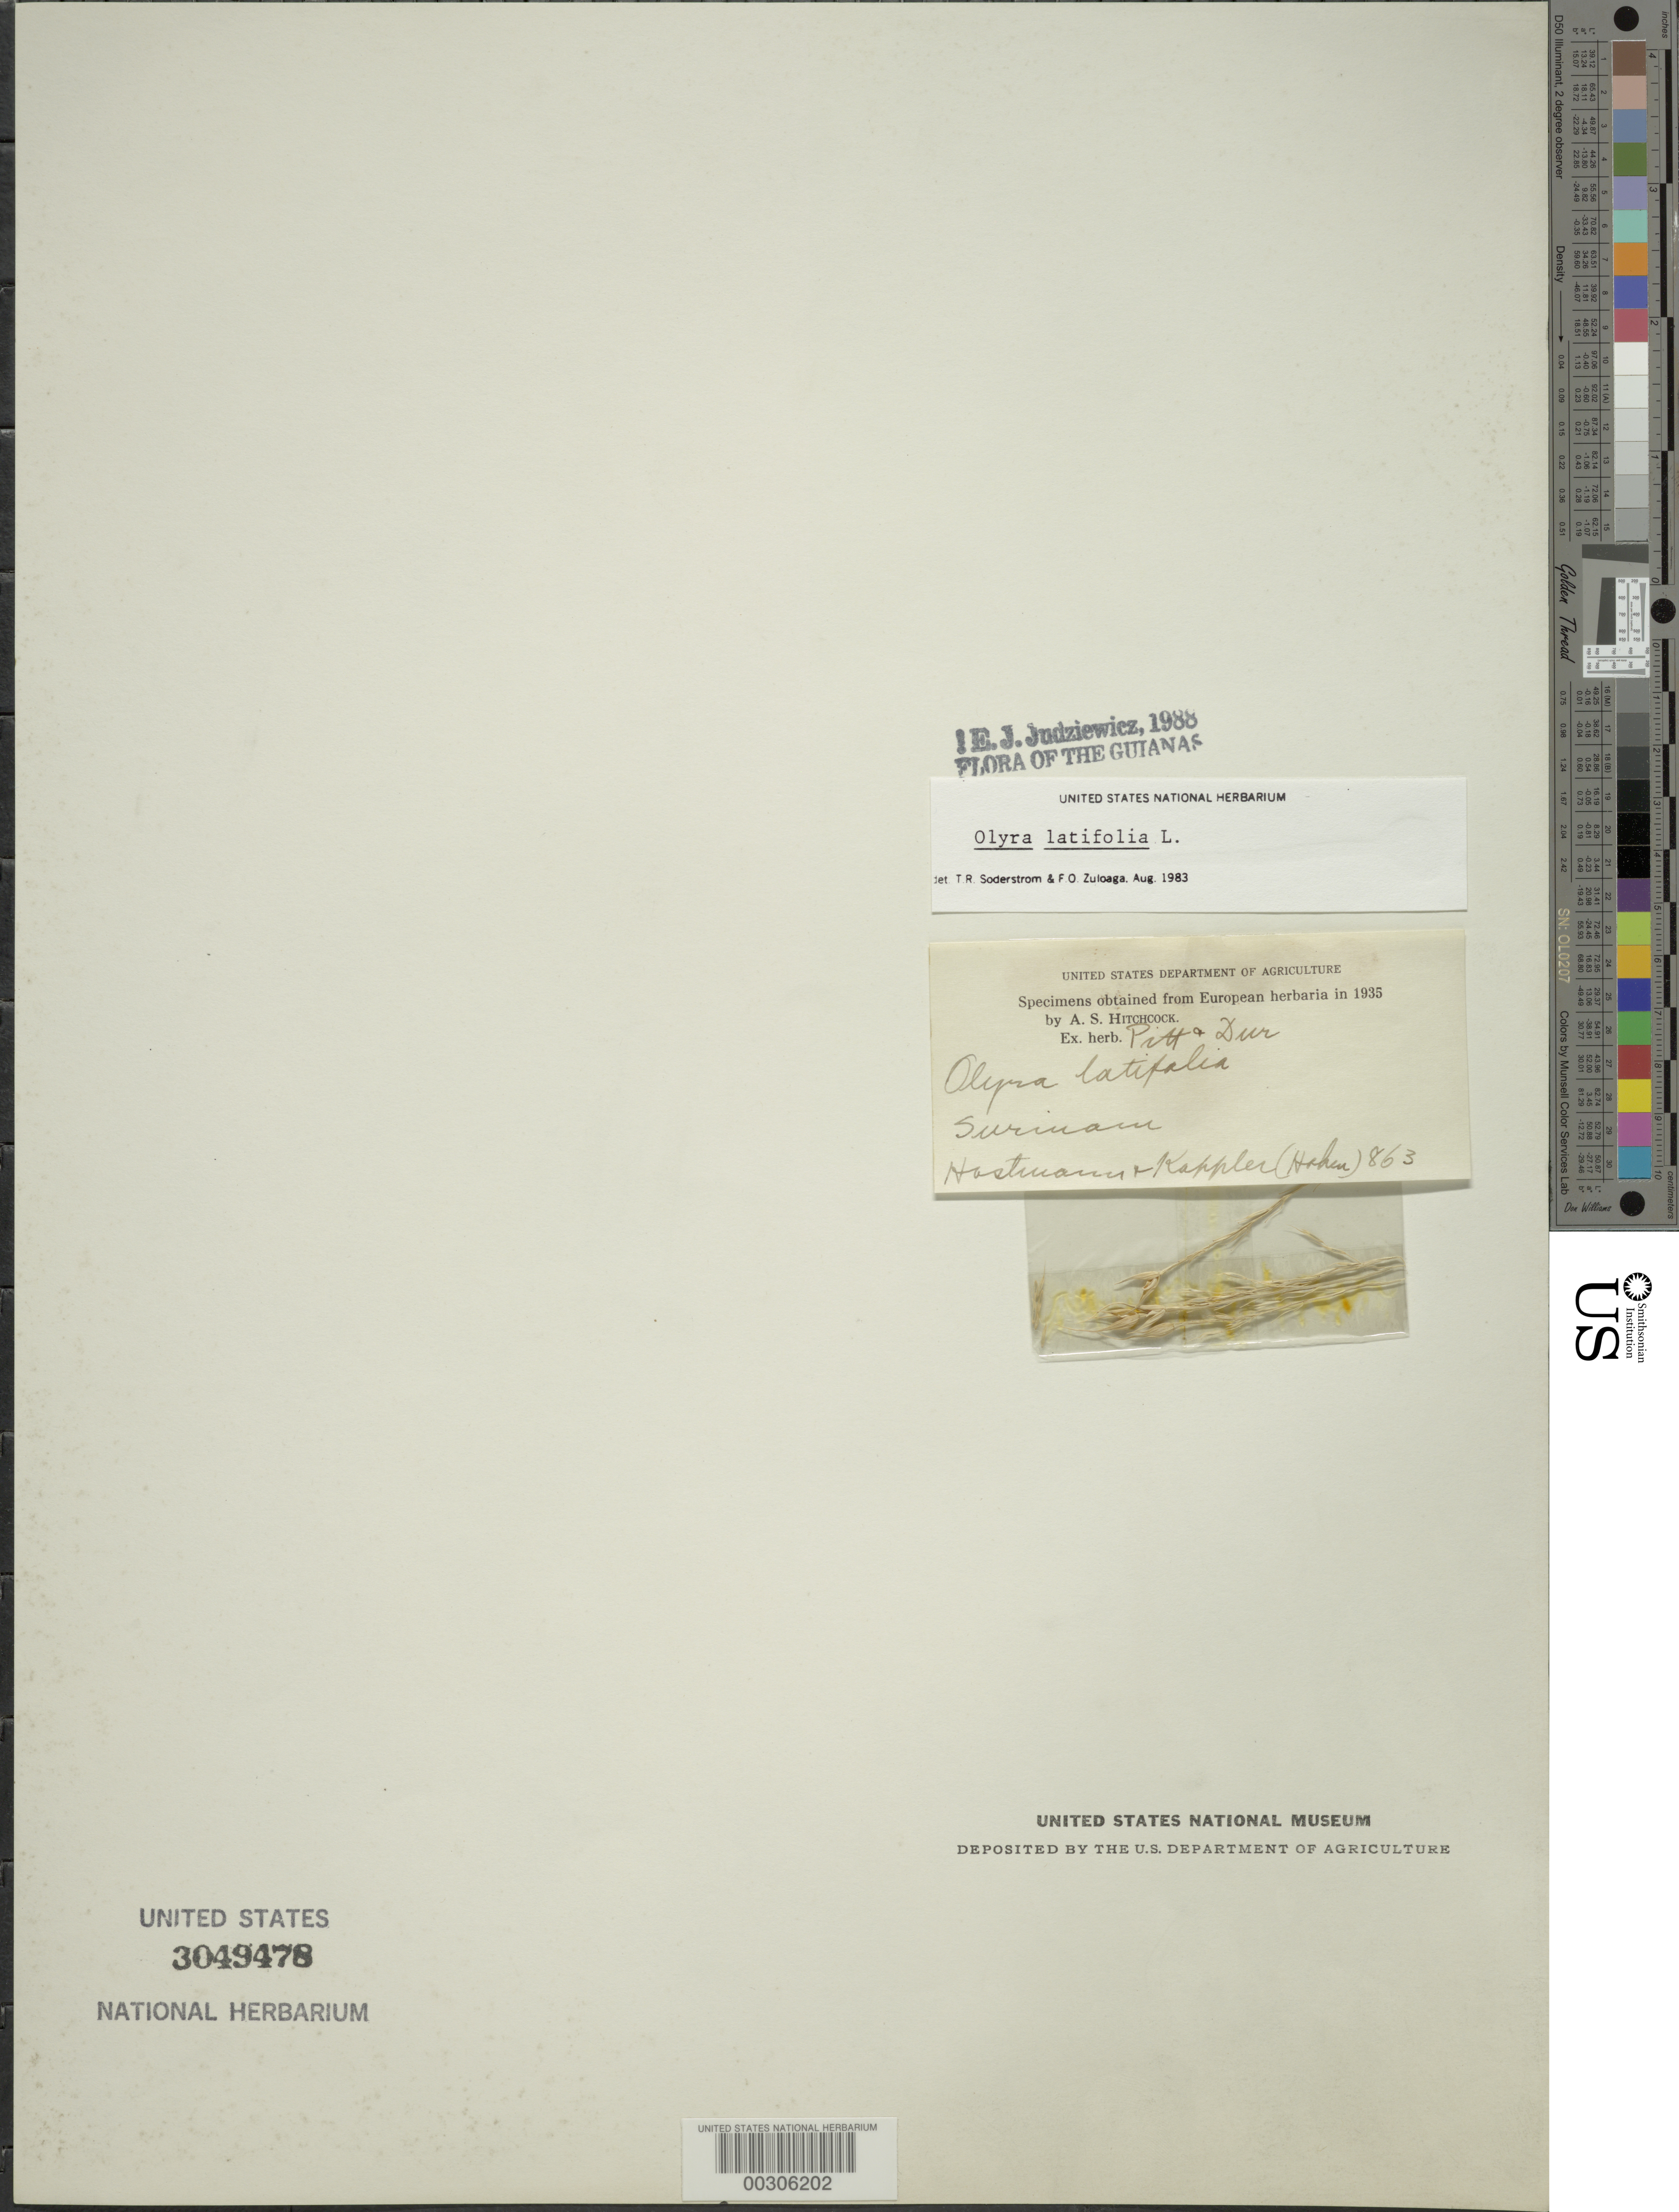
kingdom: Plantae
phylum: Tracheophyta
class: Liliopsida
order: Poales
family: Poaceae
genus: Olyra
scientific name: Olyra latifolia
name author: L.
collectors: F. Hostmann & A. Kappler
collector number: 863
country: Suriname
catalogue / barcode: US 3049478